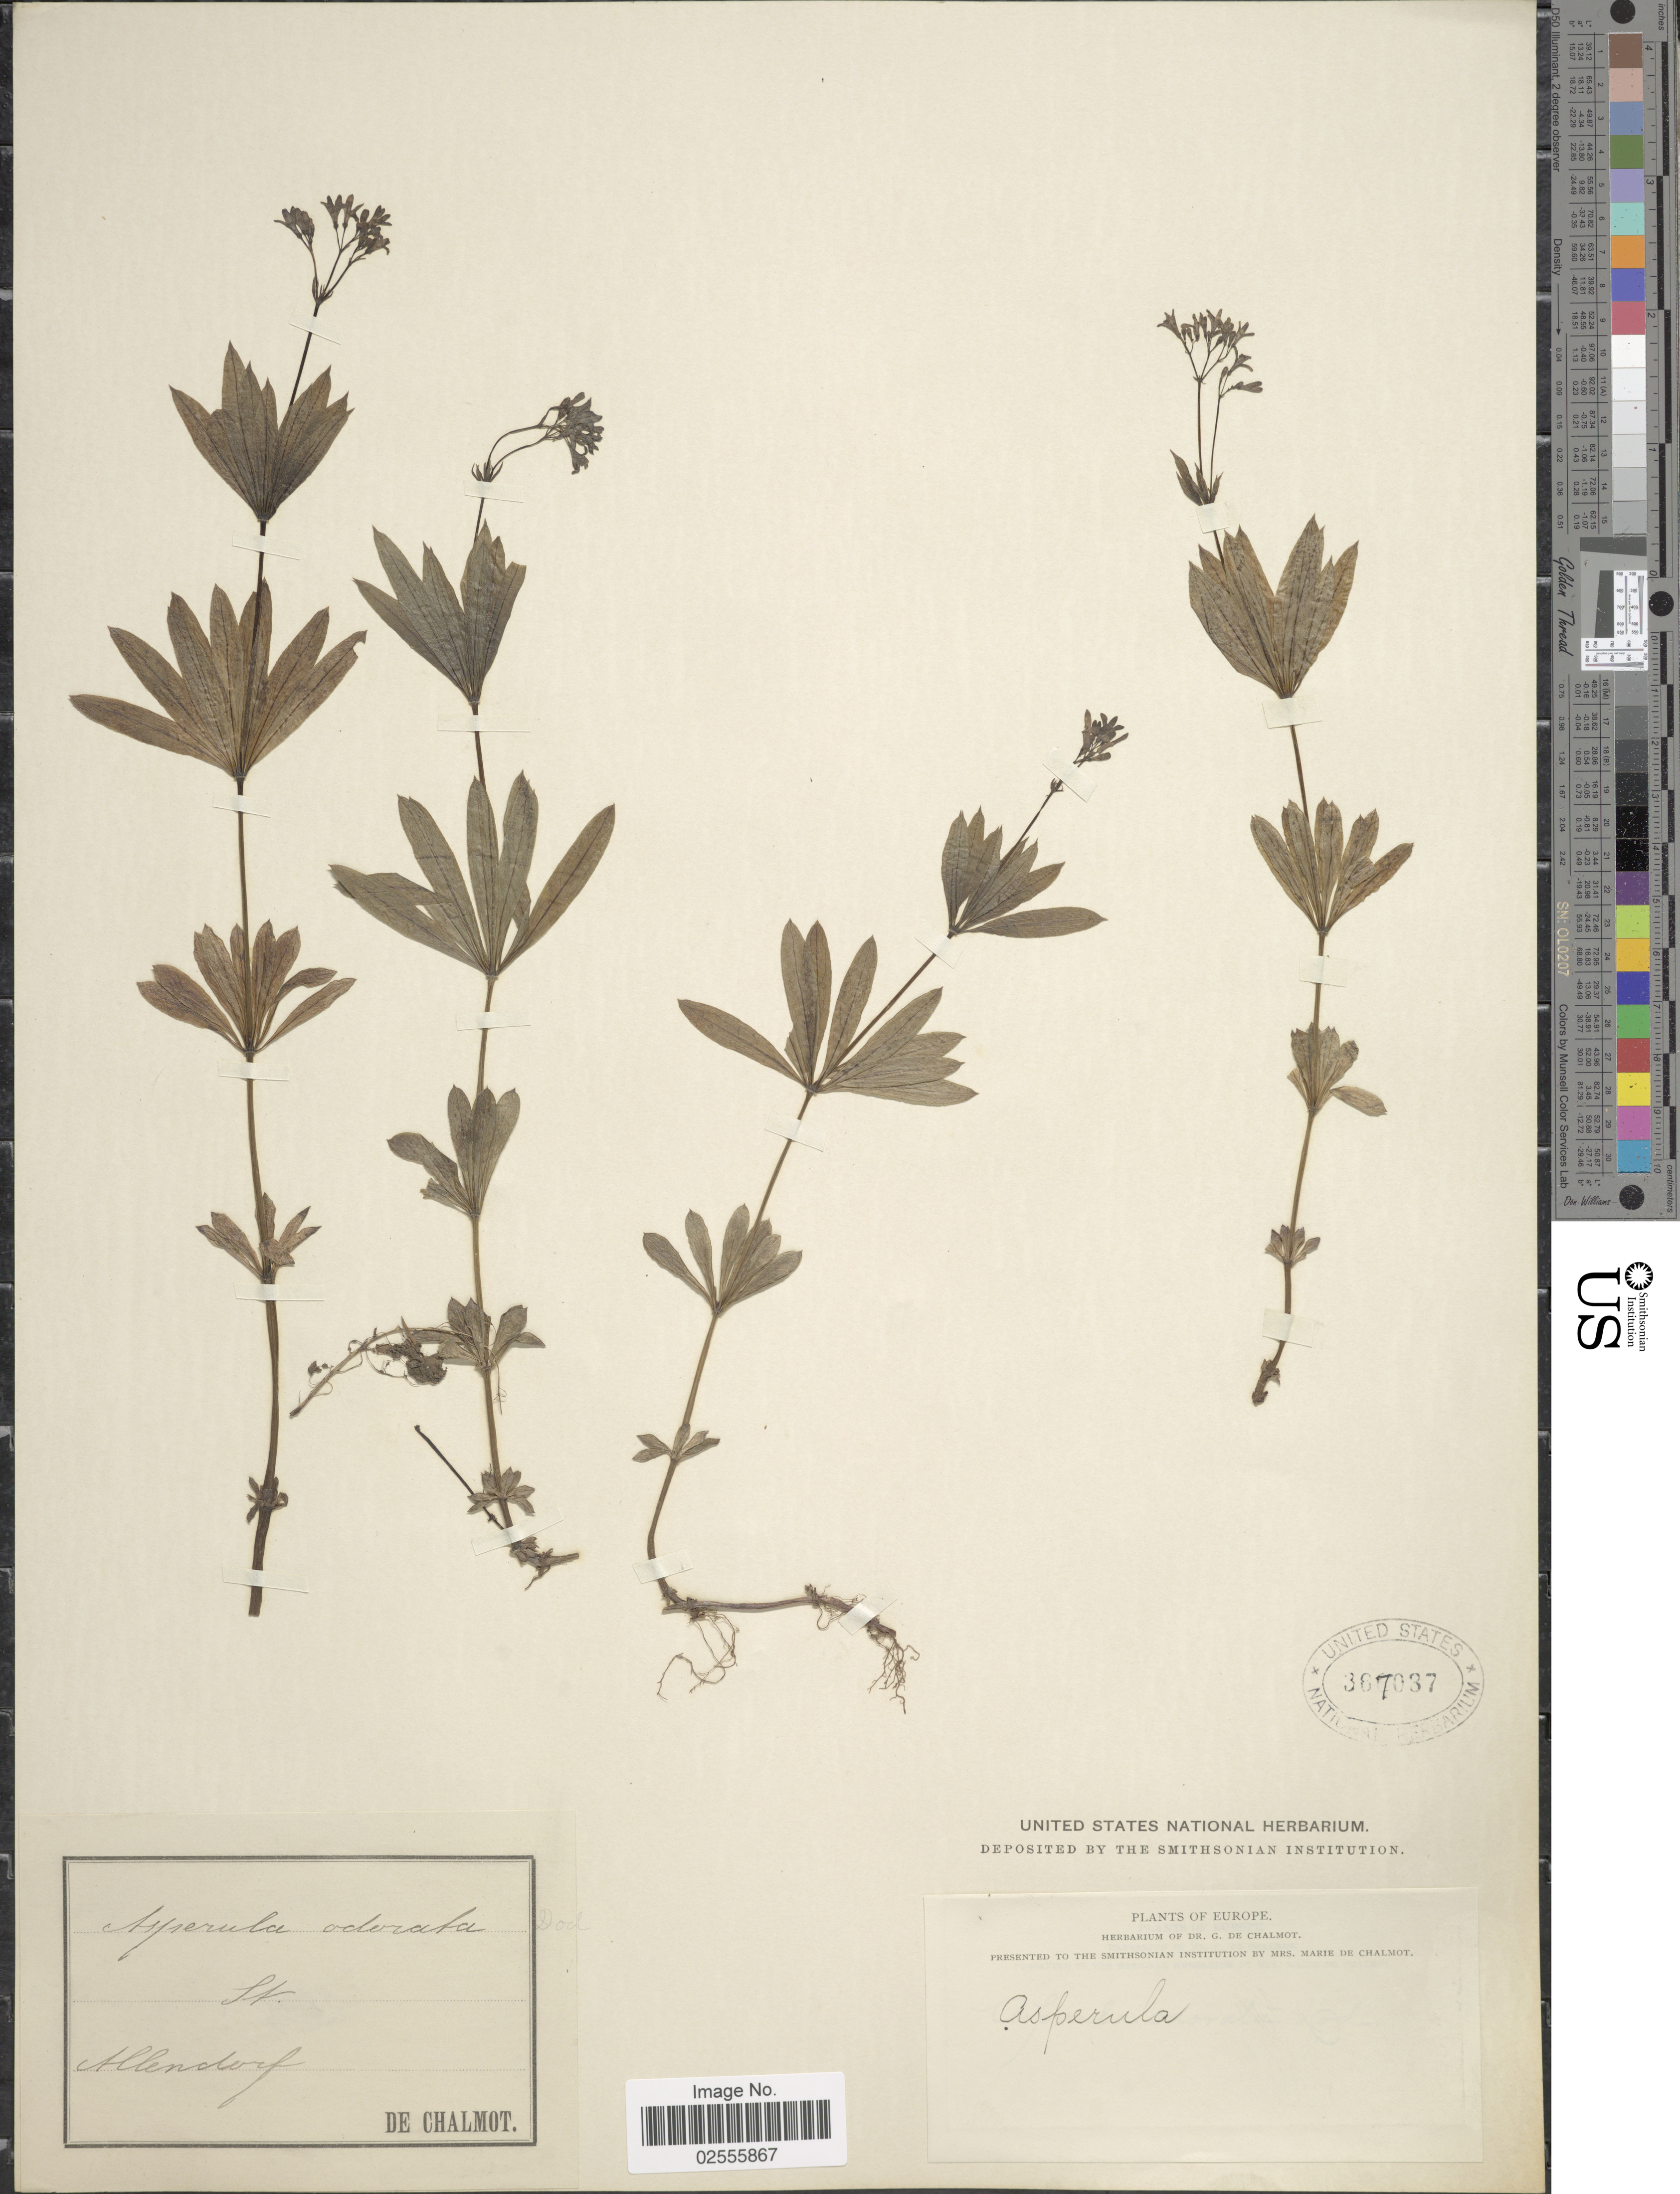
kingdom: Plantae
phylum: Tracheophyta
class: Magnoliopsida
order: Gentianales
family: Rubiaceae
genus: Asperula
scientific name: Asperula odorata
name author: L.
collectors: G. de Chalmot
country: Germany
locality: Europe, St. [interpreted] Allendorf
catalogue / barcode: US 387037